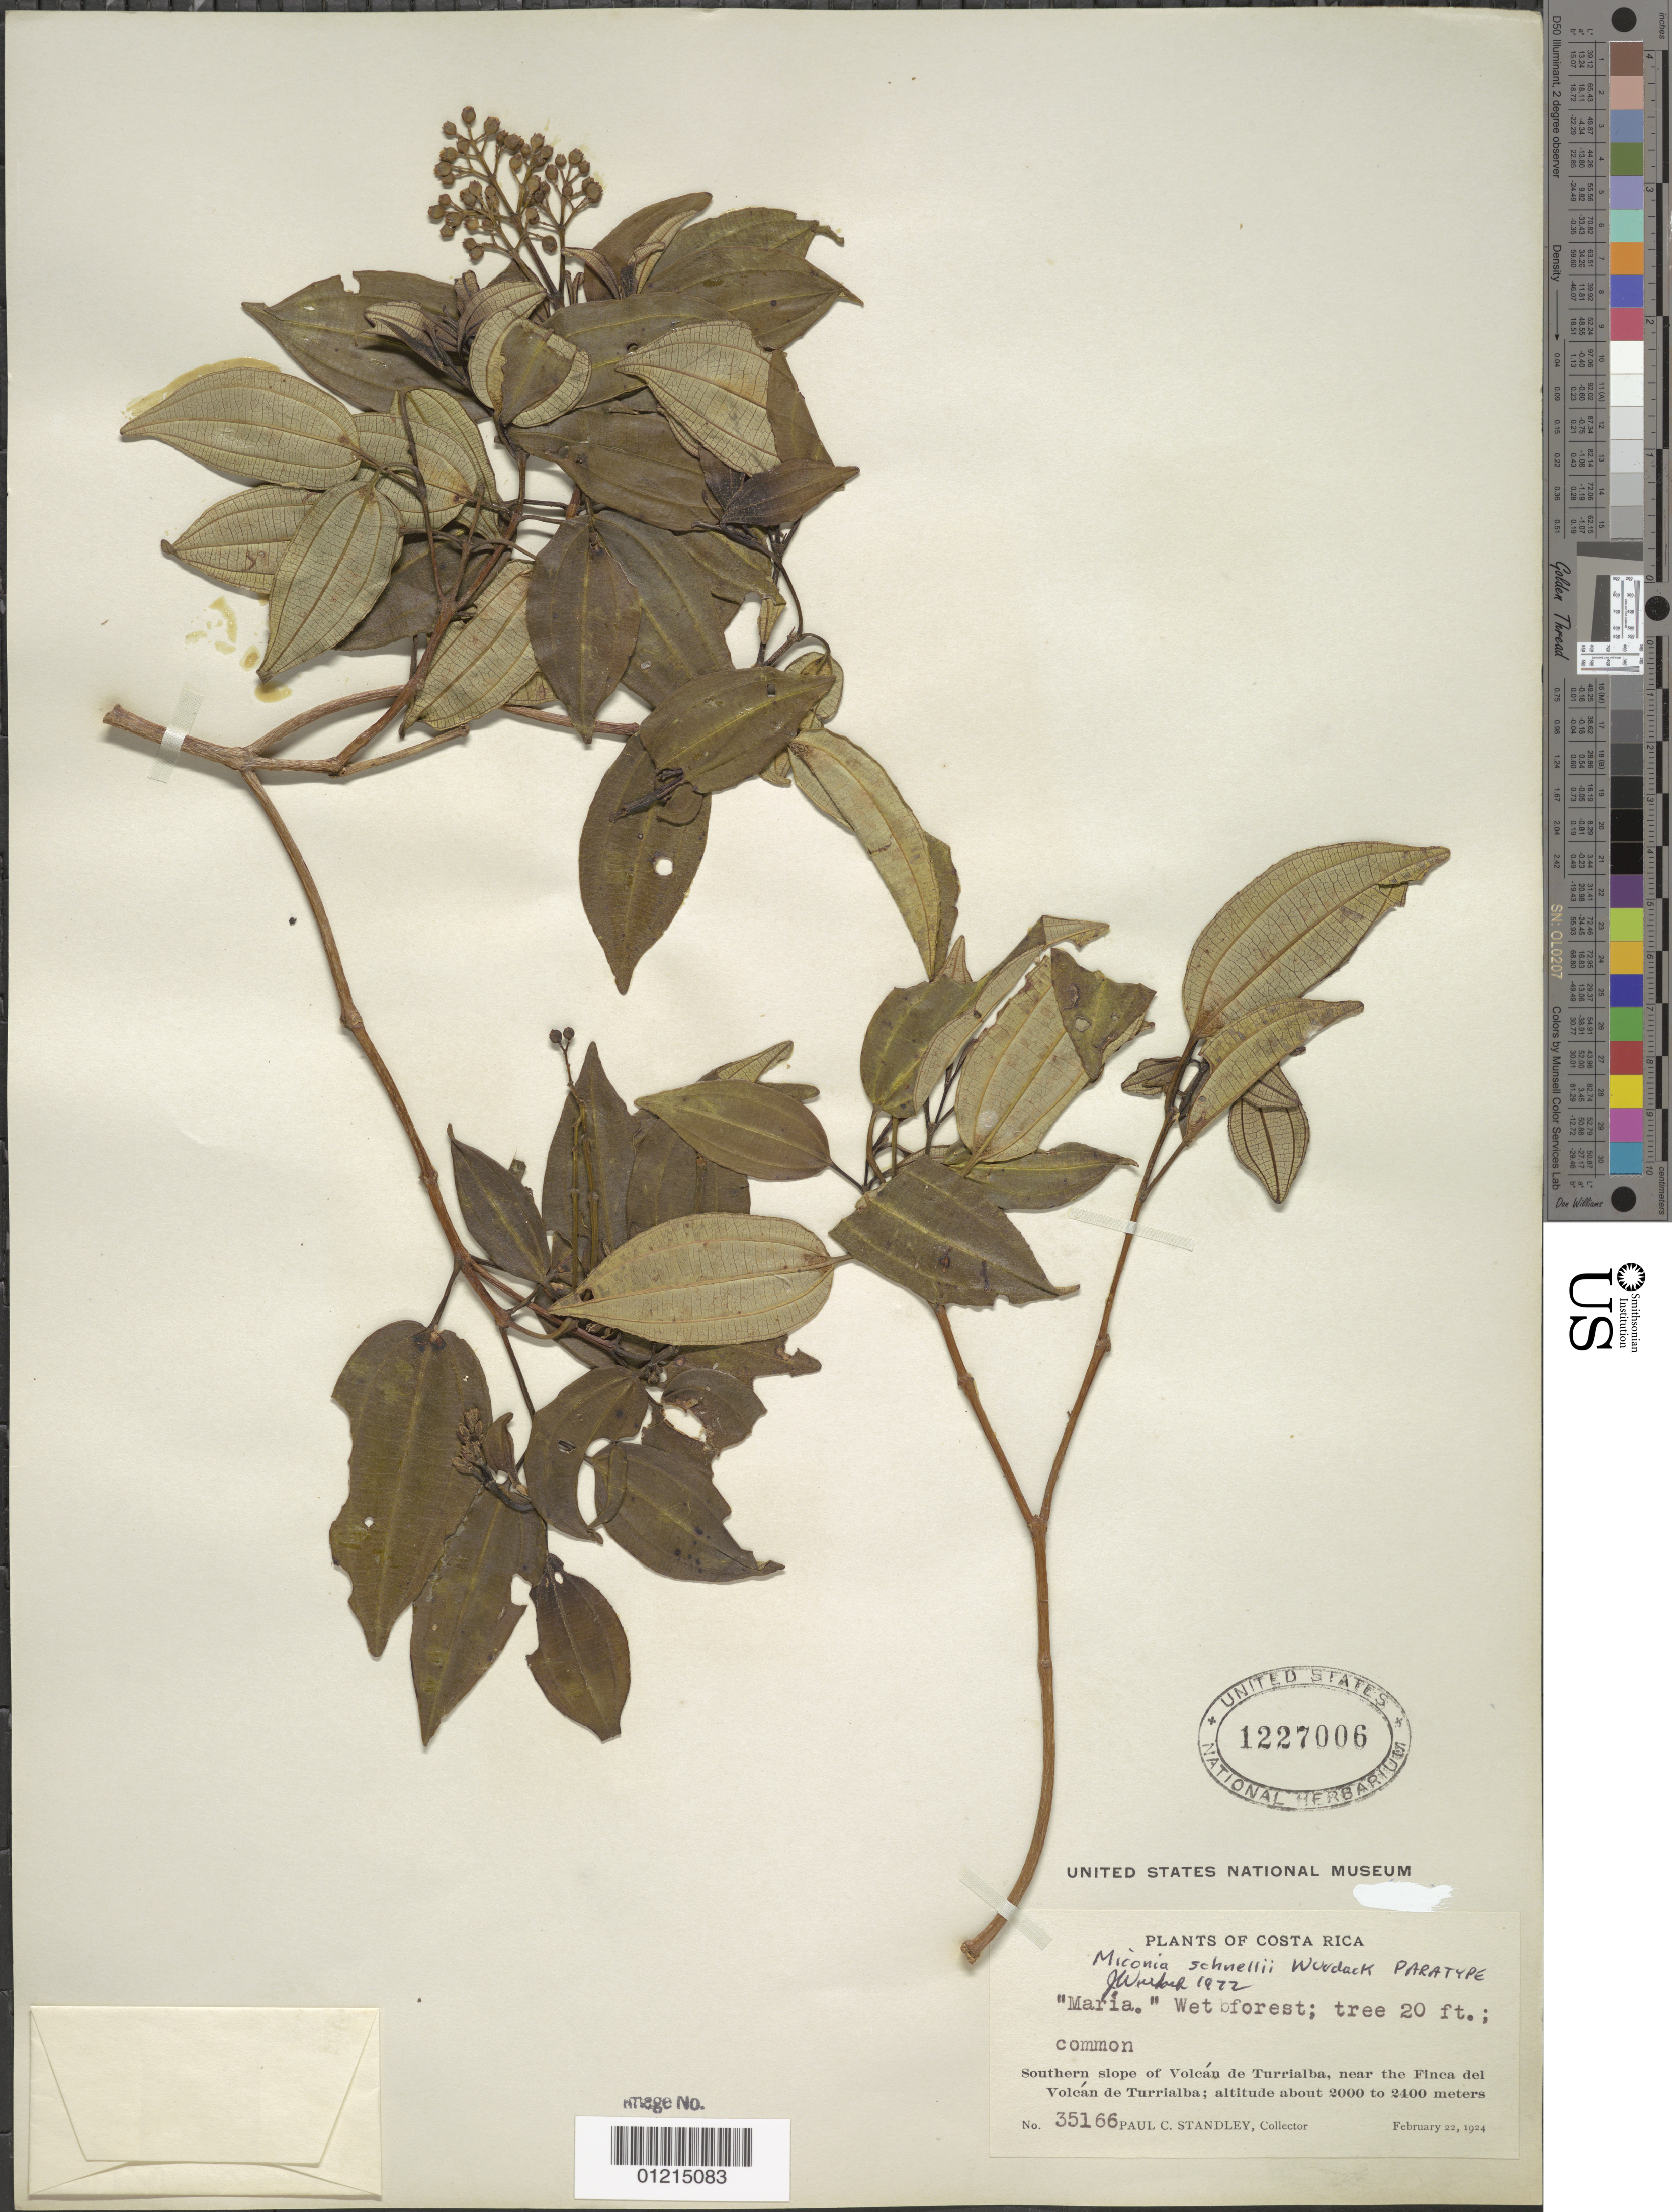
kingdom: Plantae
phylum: Tracheophyta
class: Magnoliopsida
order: Myrtales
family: Melastomataceae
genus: Miconia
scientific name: Miconia schnellii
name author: Wurdack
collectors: P. C. Standley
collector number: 35166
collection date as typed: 22 Feb 1924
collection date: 1924-02-22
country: Costa Rica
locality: Southern slope of Volcán de Turrialba, near the Finca del Volcán de Turrialba.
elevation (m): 2000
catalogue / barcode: US 1227006